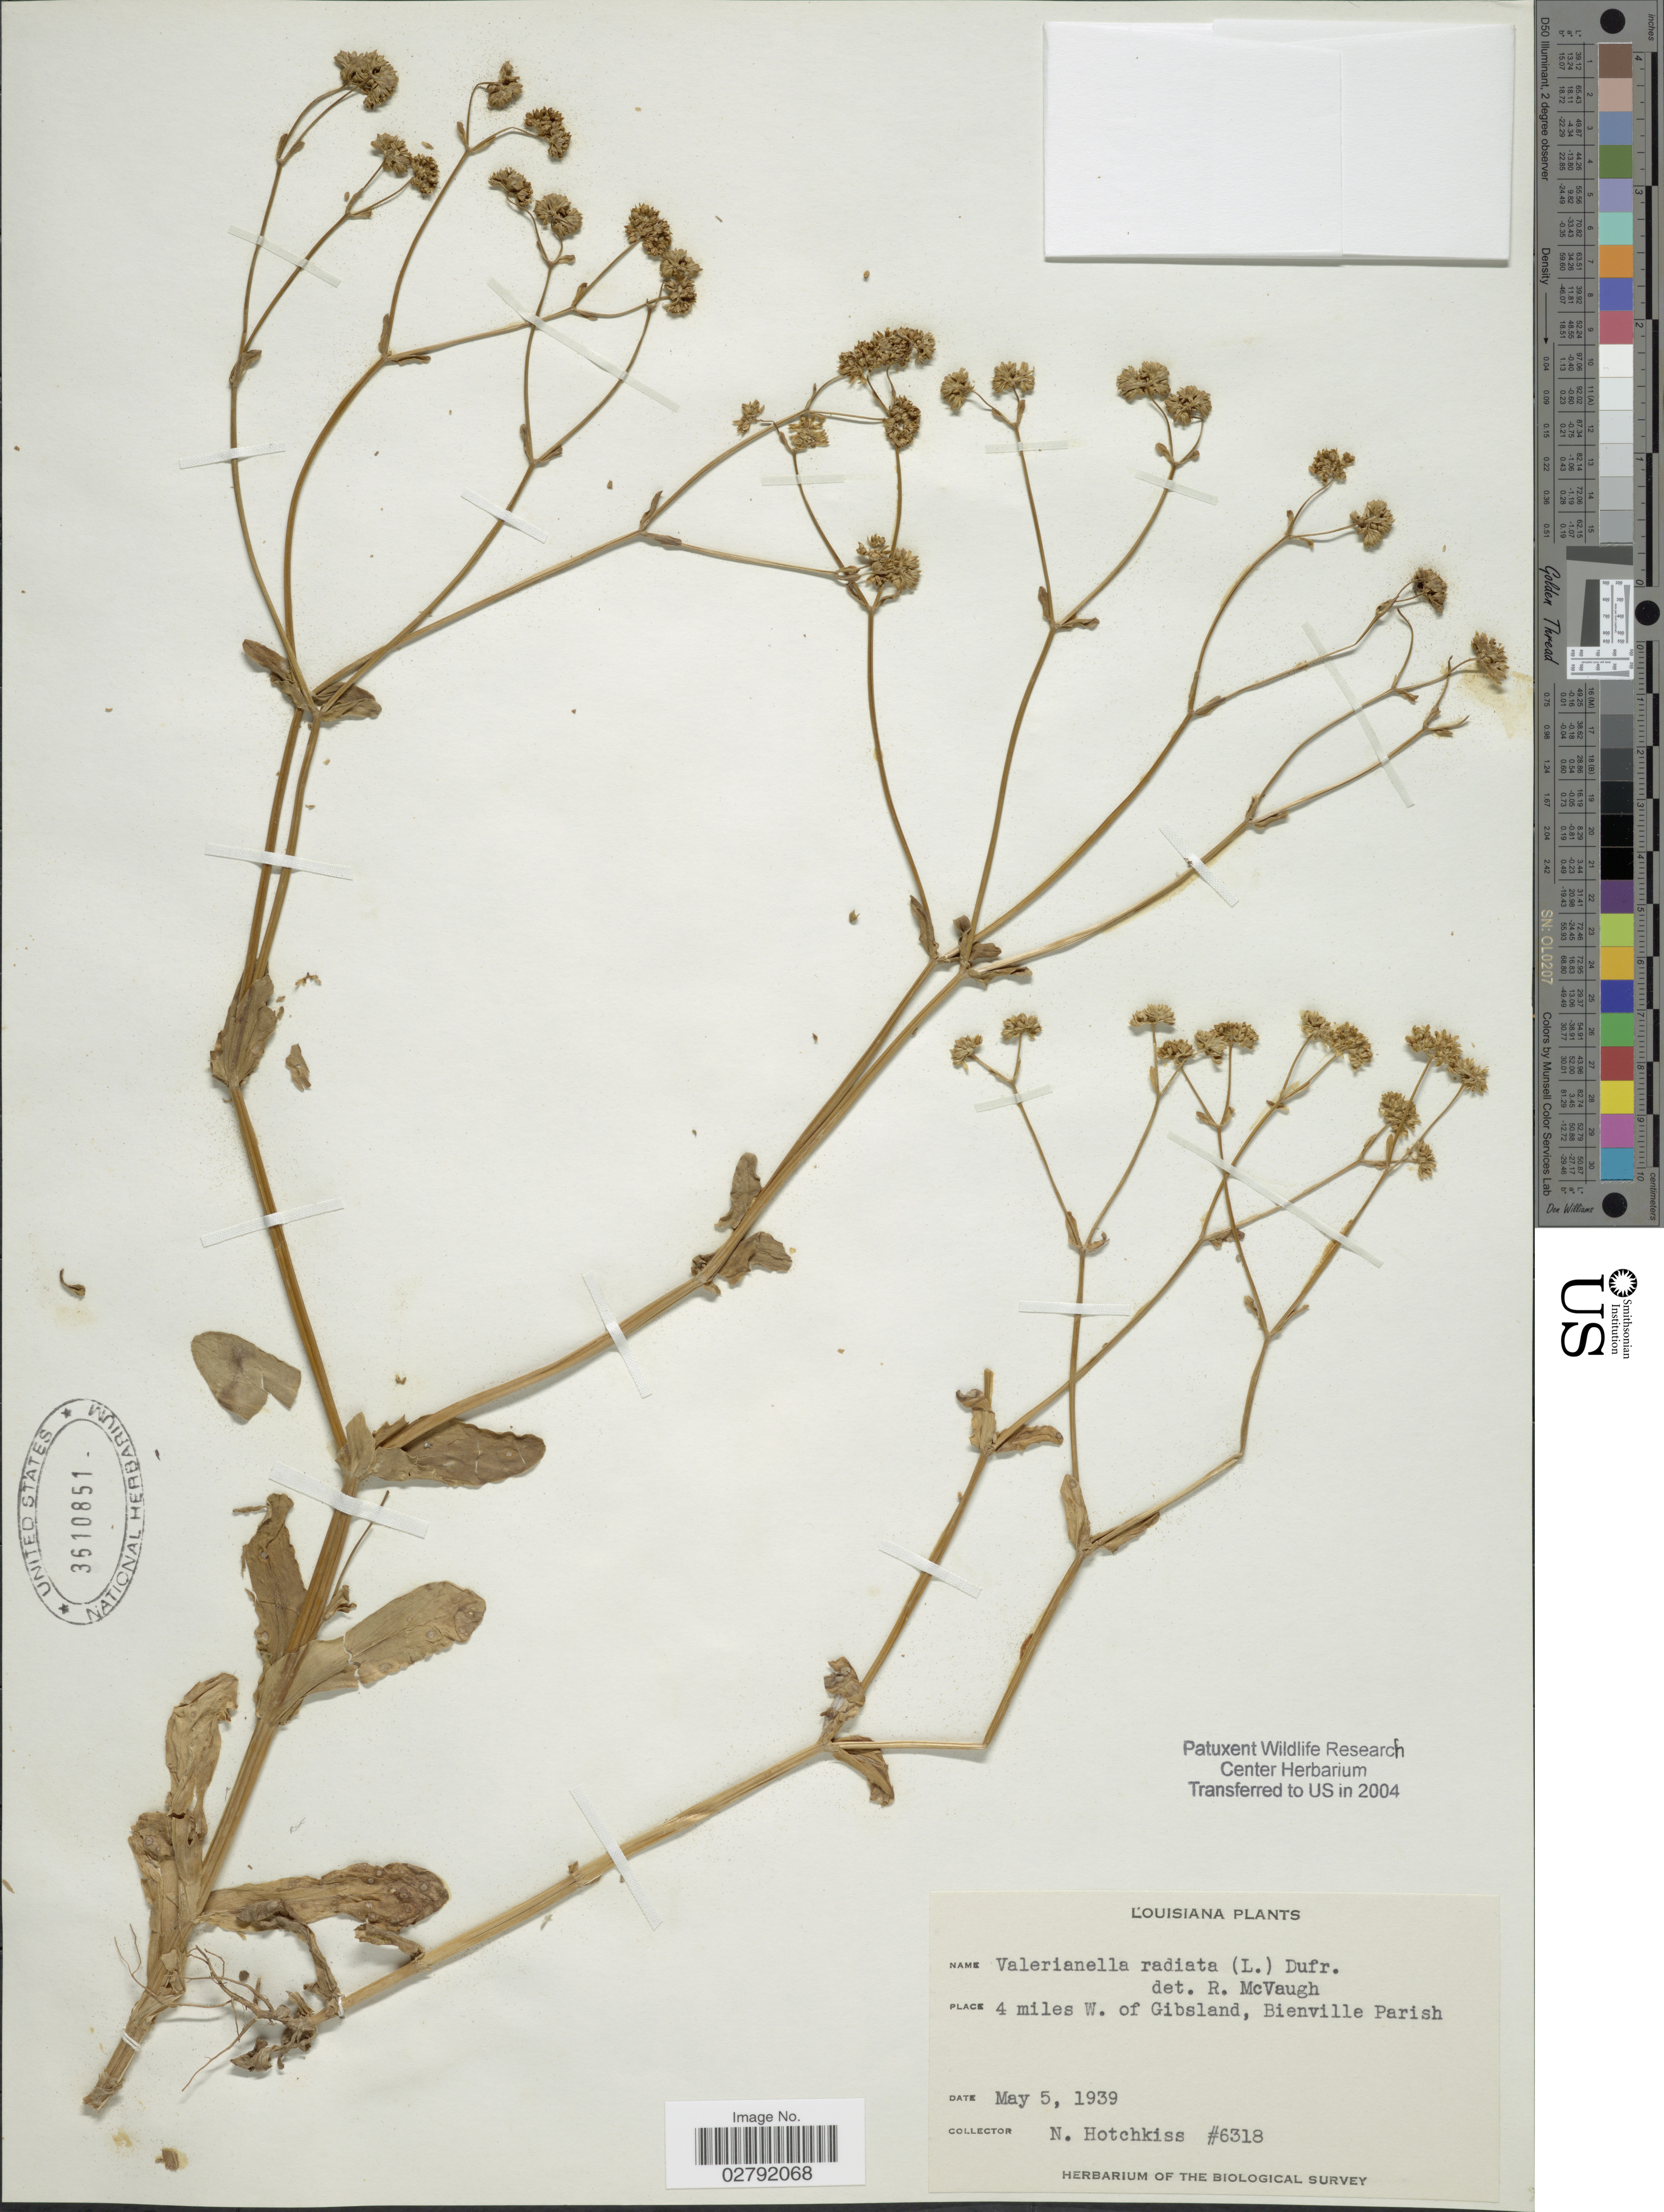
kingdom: Plantae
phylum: Tracheophyta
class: Magnoliopsida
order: Dipsacales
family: Caprifoliaceae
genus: Valerianella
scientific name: Valerianella radiata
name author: (L.) Dufr.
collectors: N. Hotchkiss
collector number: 6318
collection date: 1939-05-05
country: United States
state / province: Louisiana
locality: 4 miles W. of Gibsland, Bienville Parish.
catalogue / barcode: US 3610851